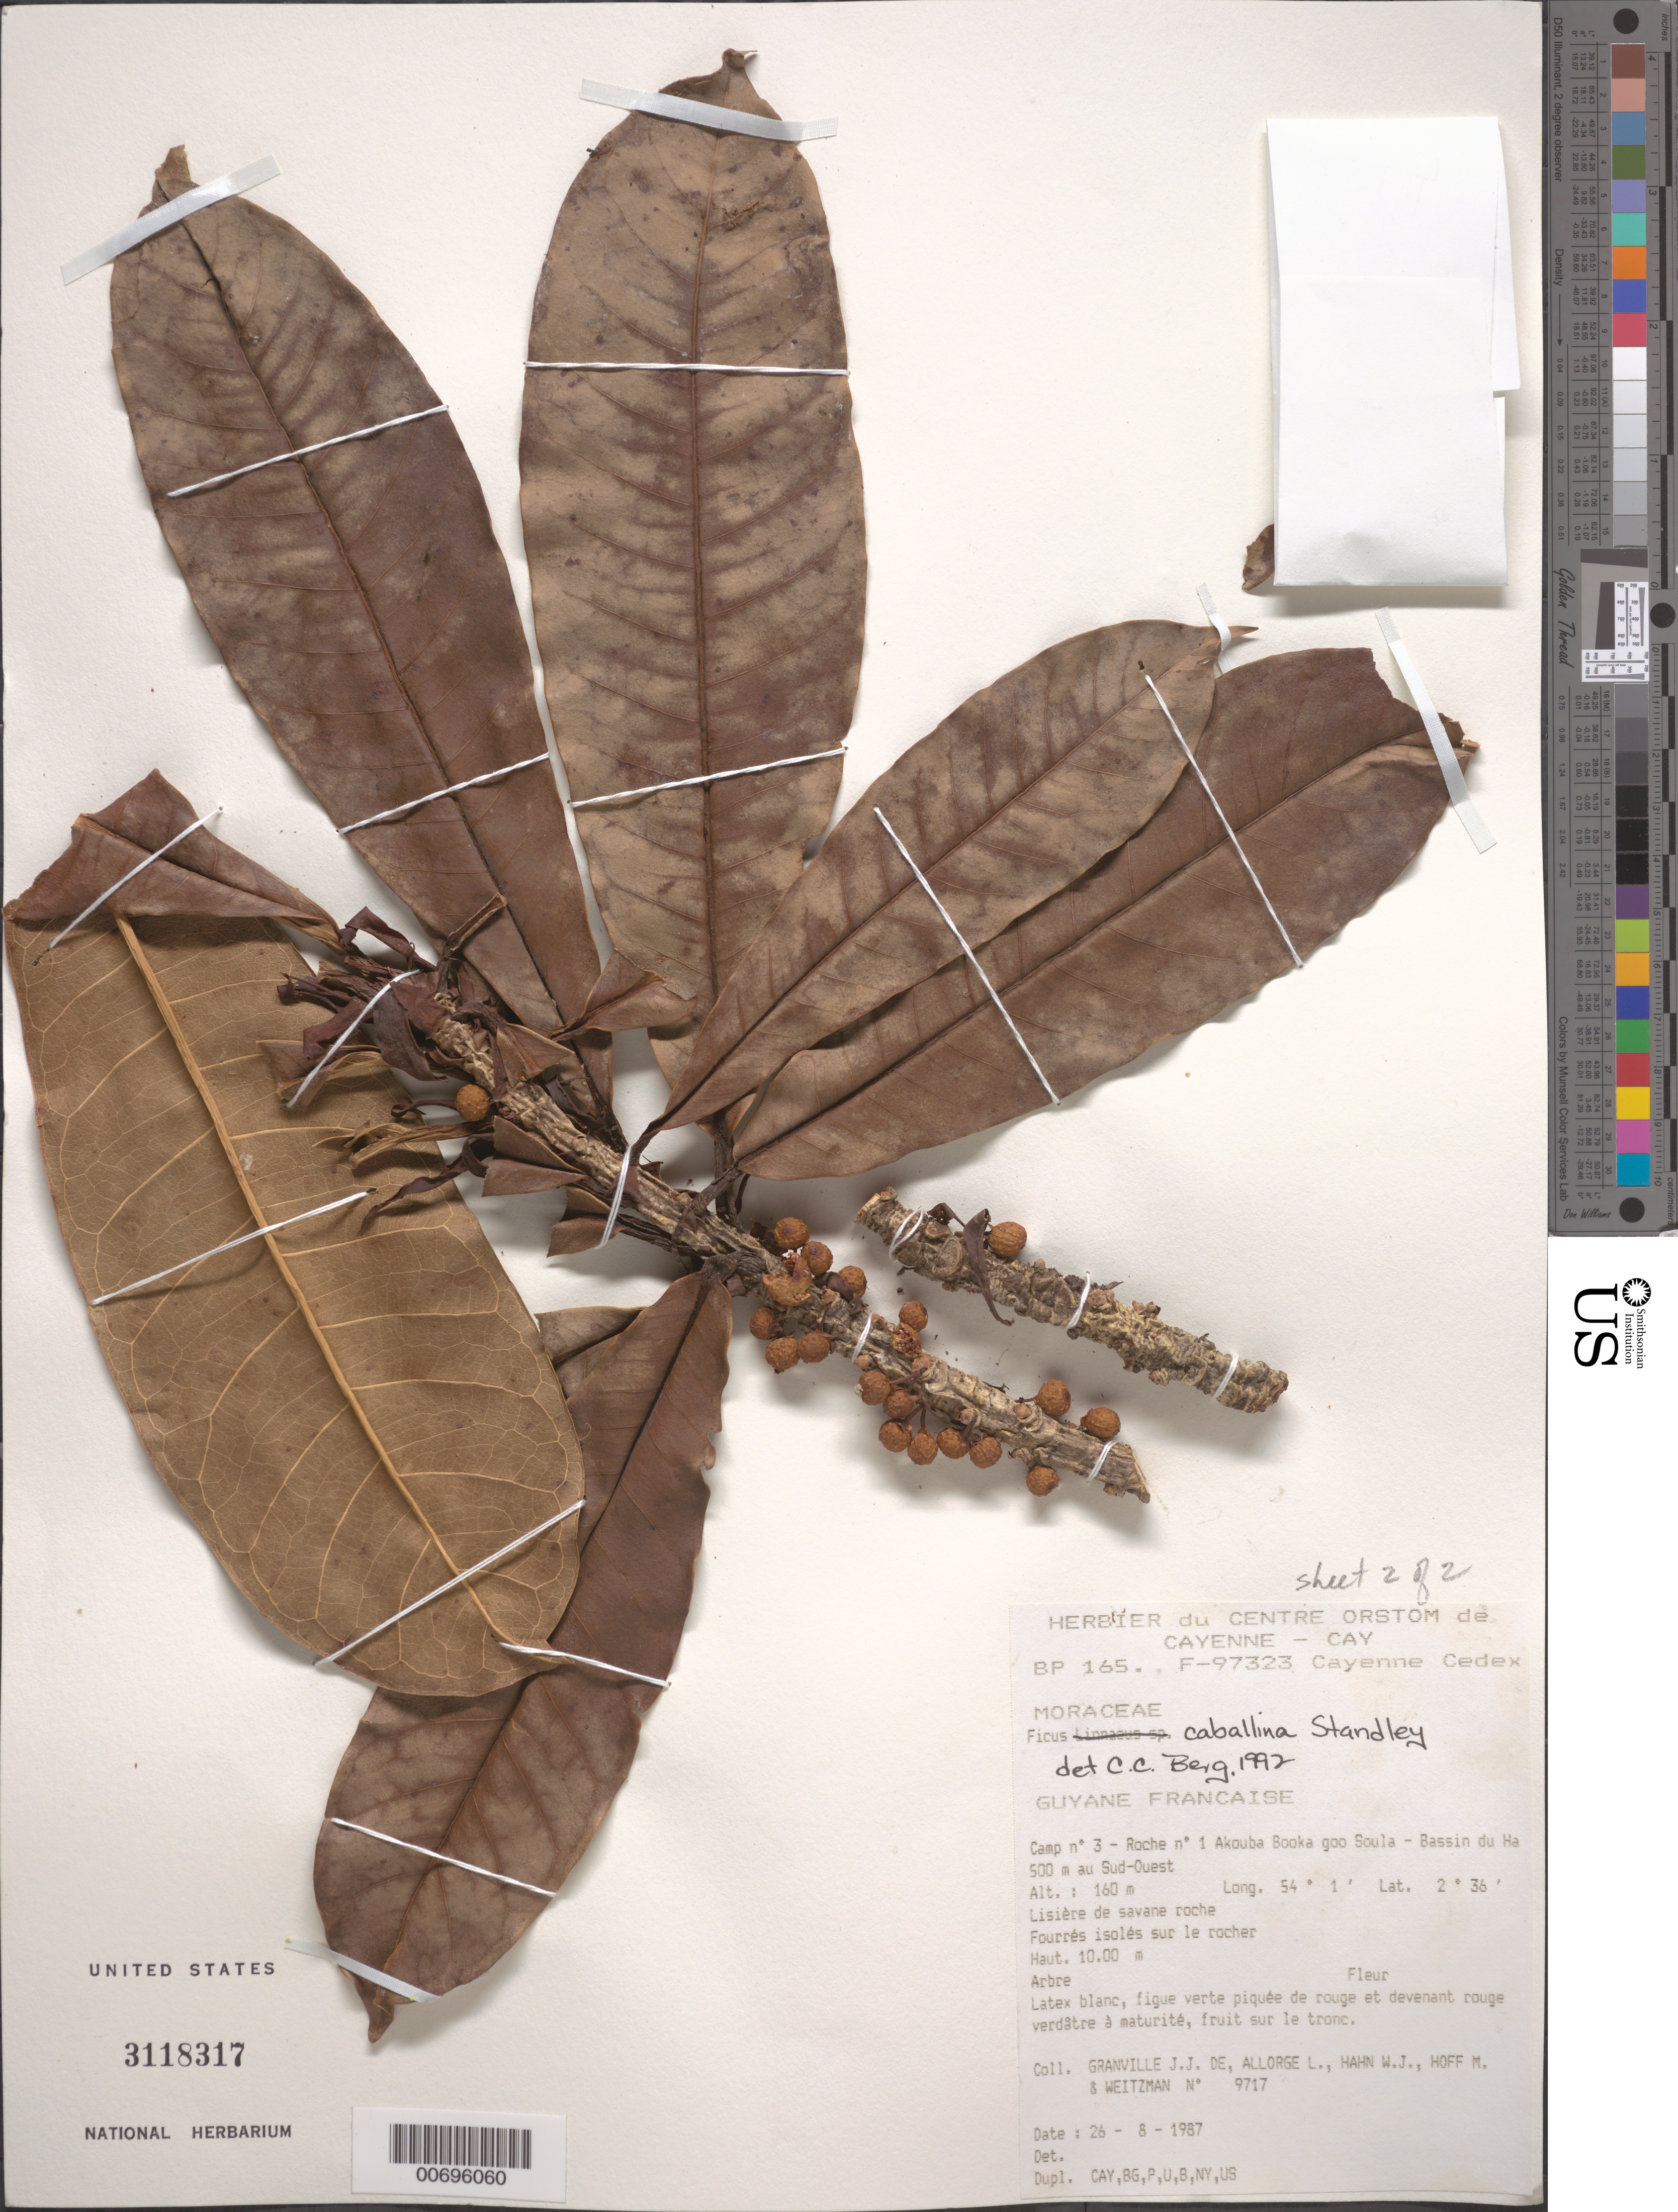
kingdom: Plantae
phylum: Tracheophyta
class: Magnoliopsida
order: Rosales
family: Moraceae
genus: Ficus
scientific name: Ficus caballina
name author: Standl.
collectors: J.-J. de Granville, L. Allorge, W. J. Hahn, M. Hoff & Weitzman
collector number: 9717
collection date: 1987-08-26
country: French Guiana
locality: Guyane Francaise. Camp n° 3 - Roche n° 1 Akouba Booka goo Soula - Bassin du Ha 500 m au Sud-Ouest.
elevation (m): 160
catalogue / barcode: US 3118317